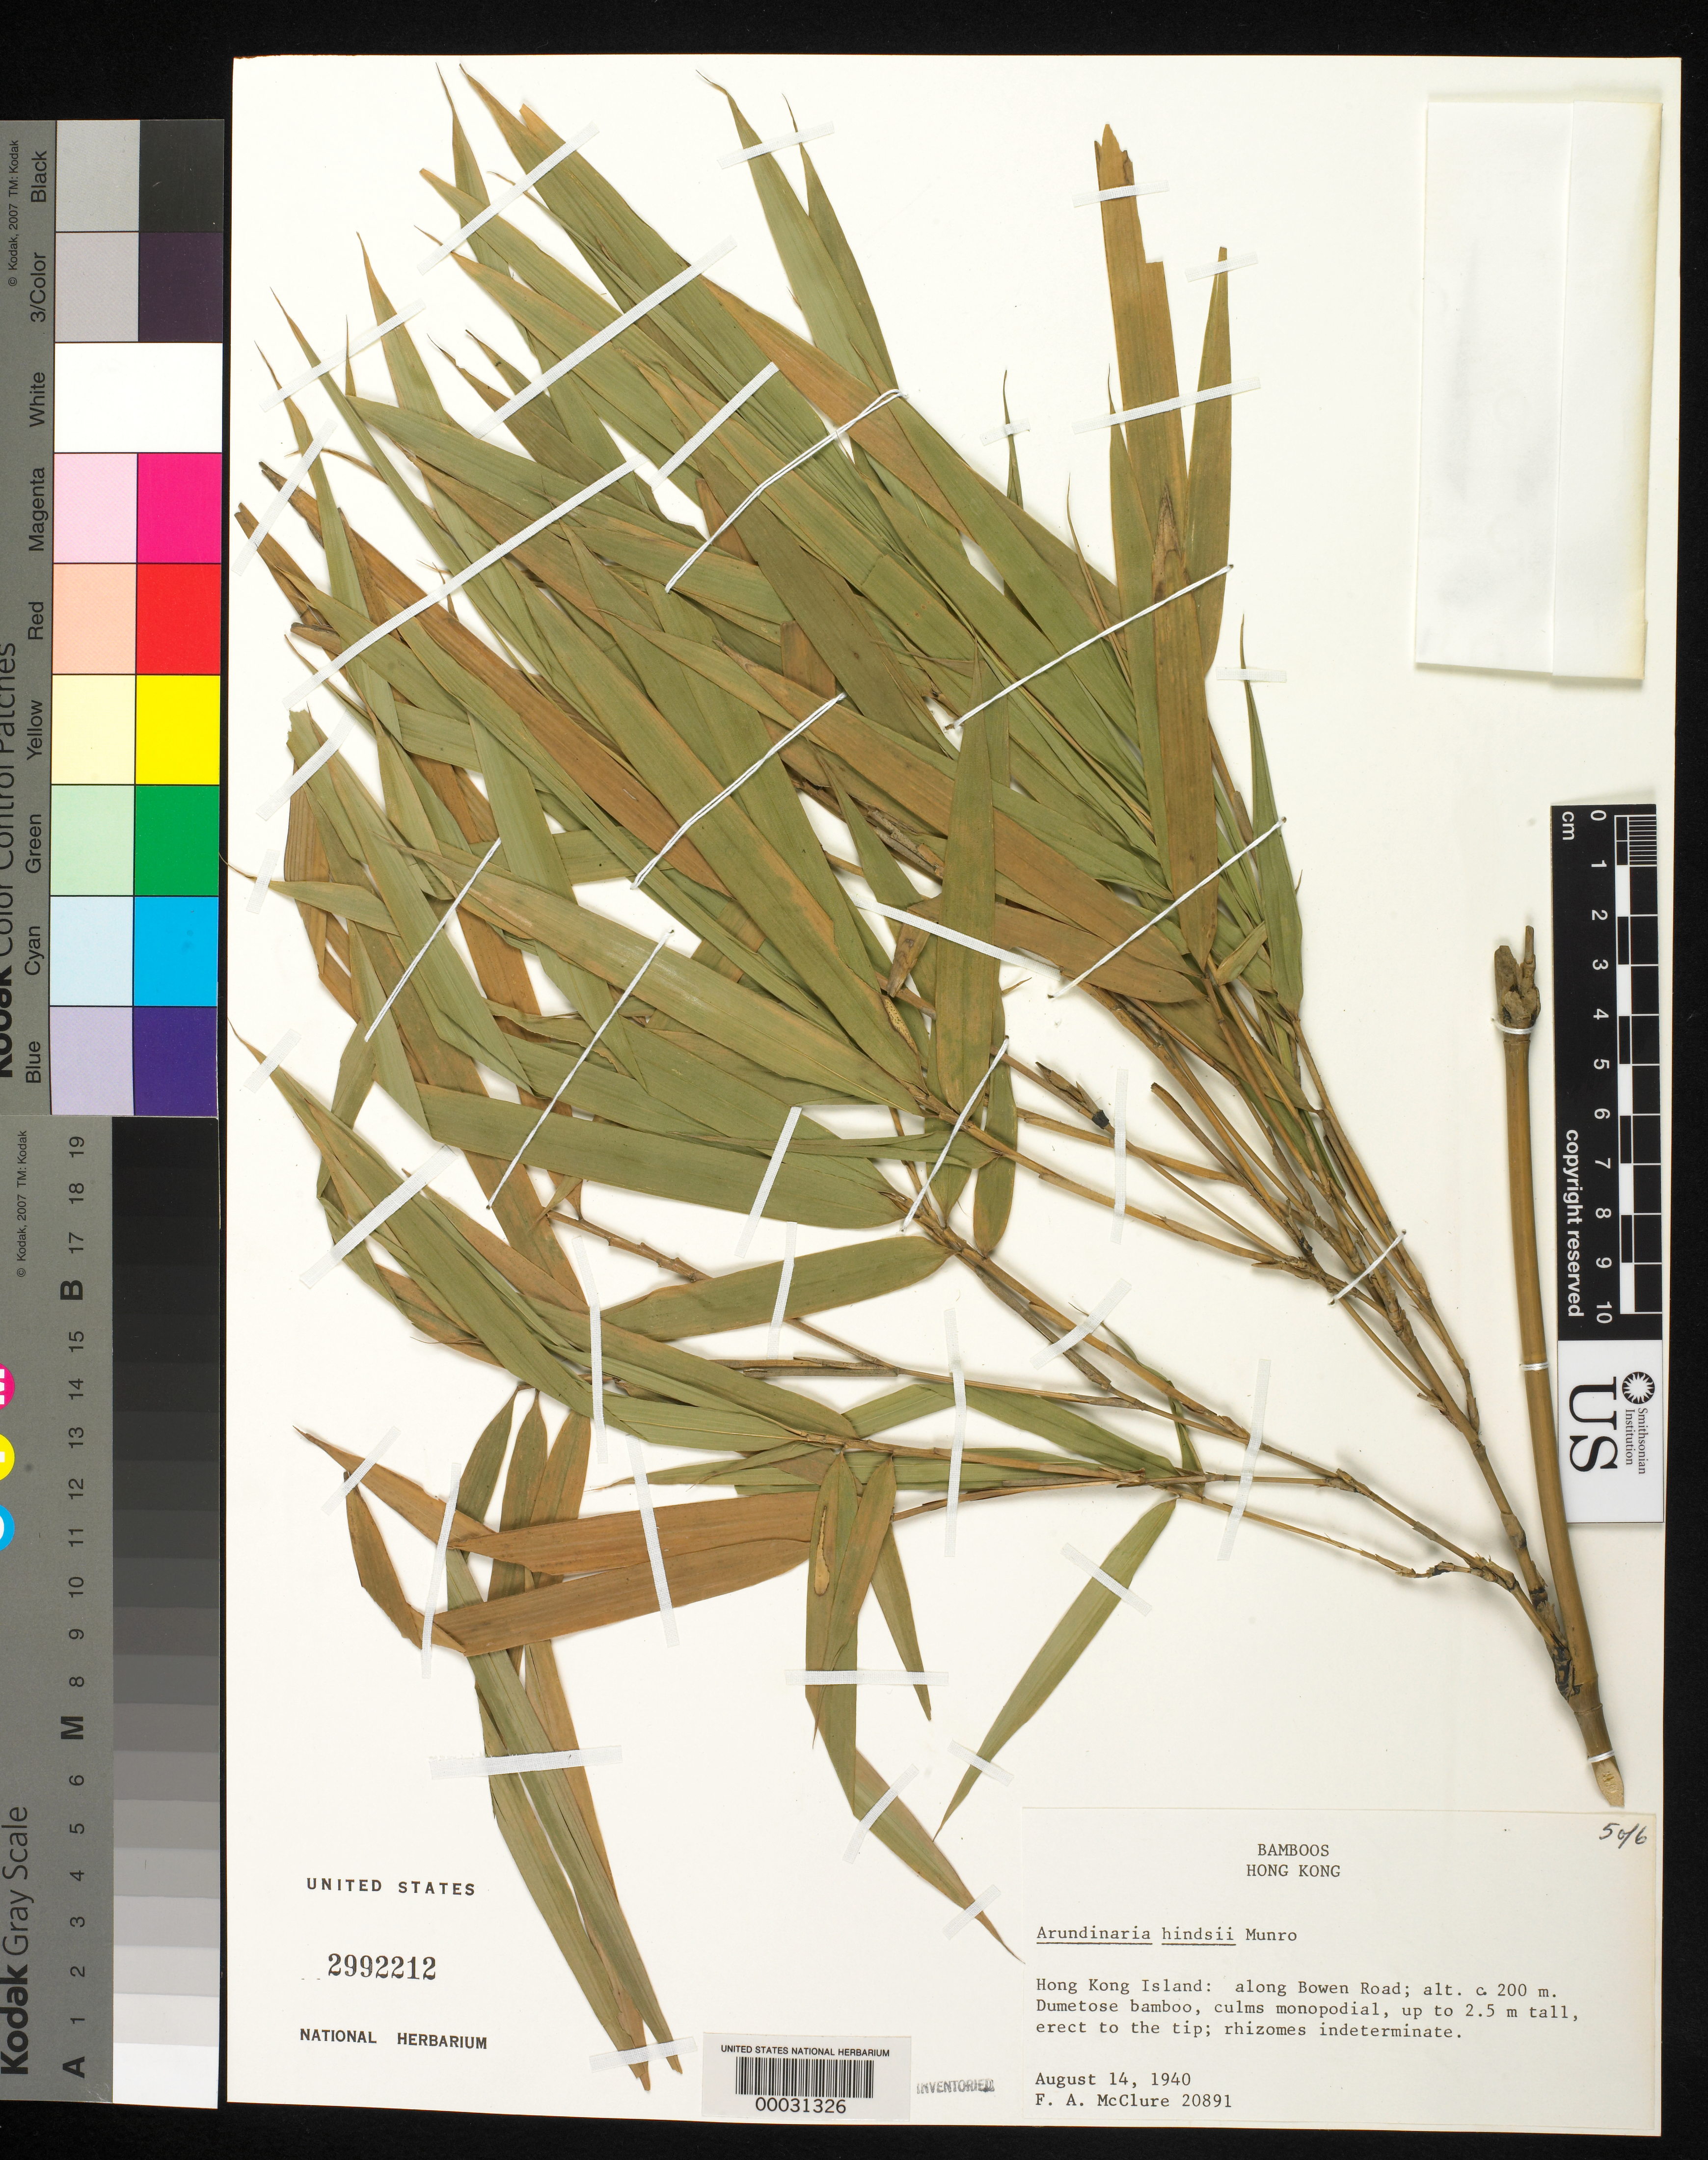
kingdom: Plantae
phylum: Tracheophyta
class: Liliopsida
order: Poales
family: Poaceae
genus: Pseudosasa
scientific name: Pseudosasa hindsii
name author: (Munro) S.L. Chen & G.Y. Sheng ex T.G. Liang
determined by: Poaceae Reorganization Project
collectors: F. A. McClure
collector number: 20891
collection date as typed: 14 Aug 1940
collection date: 1940-08-14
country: China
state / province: Hong Kong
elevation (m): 200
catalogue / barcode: US 2992212